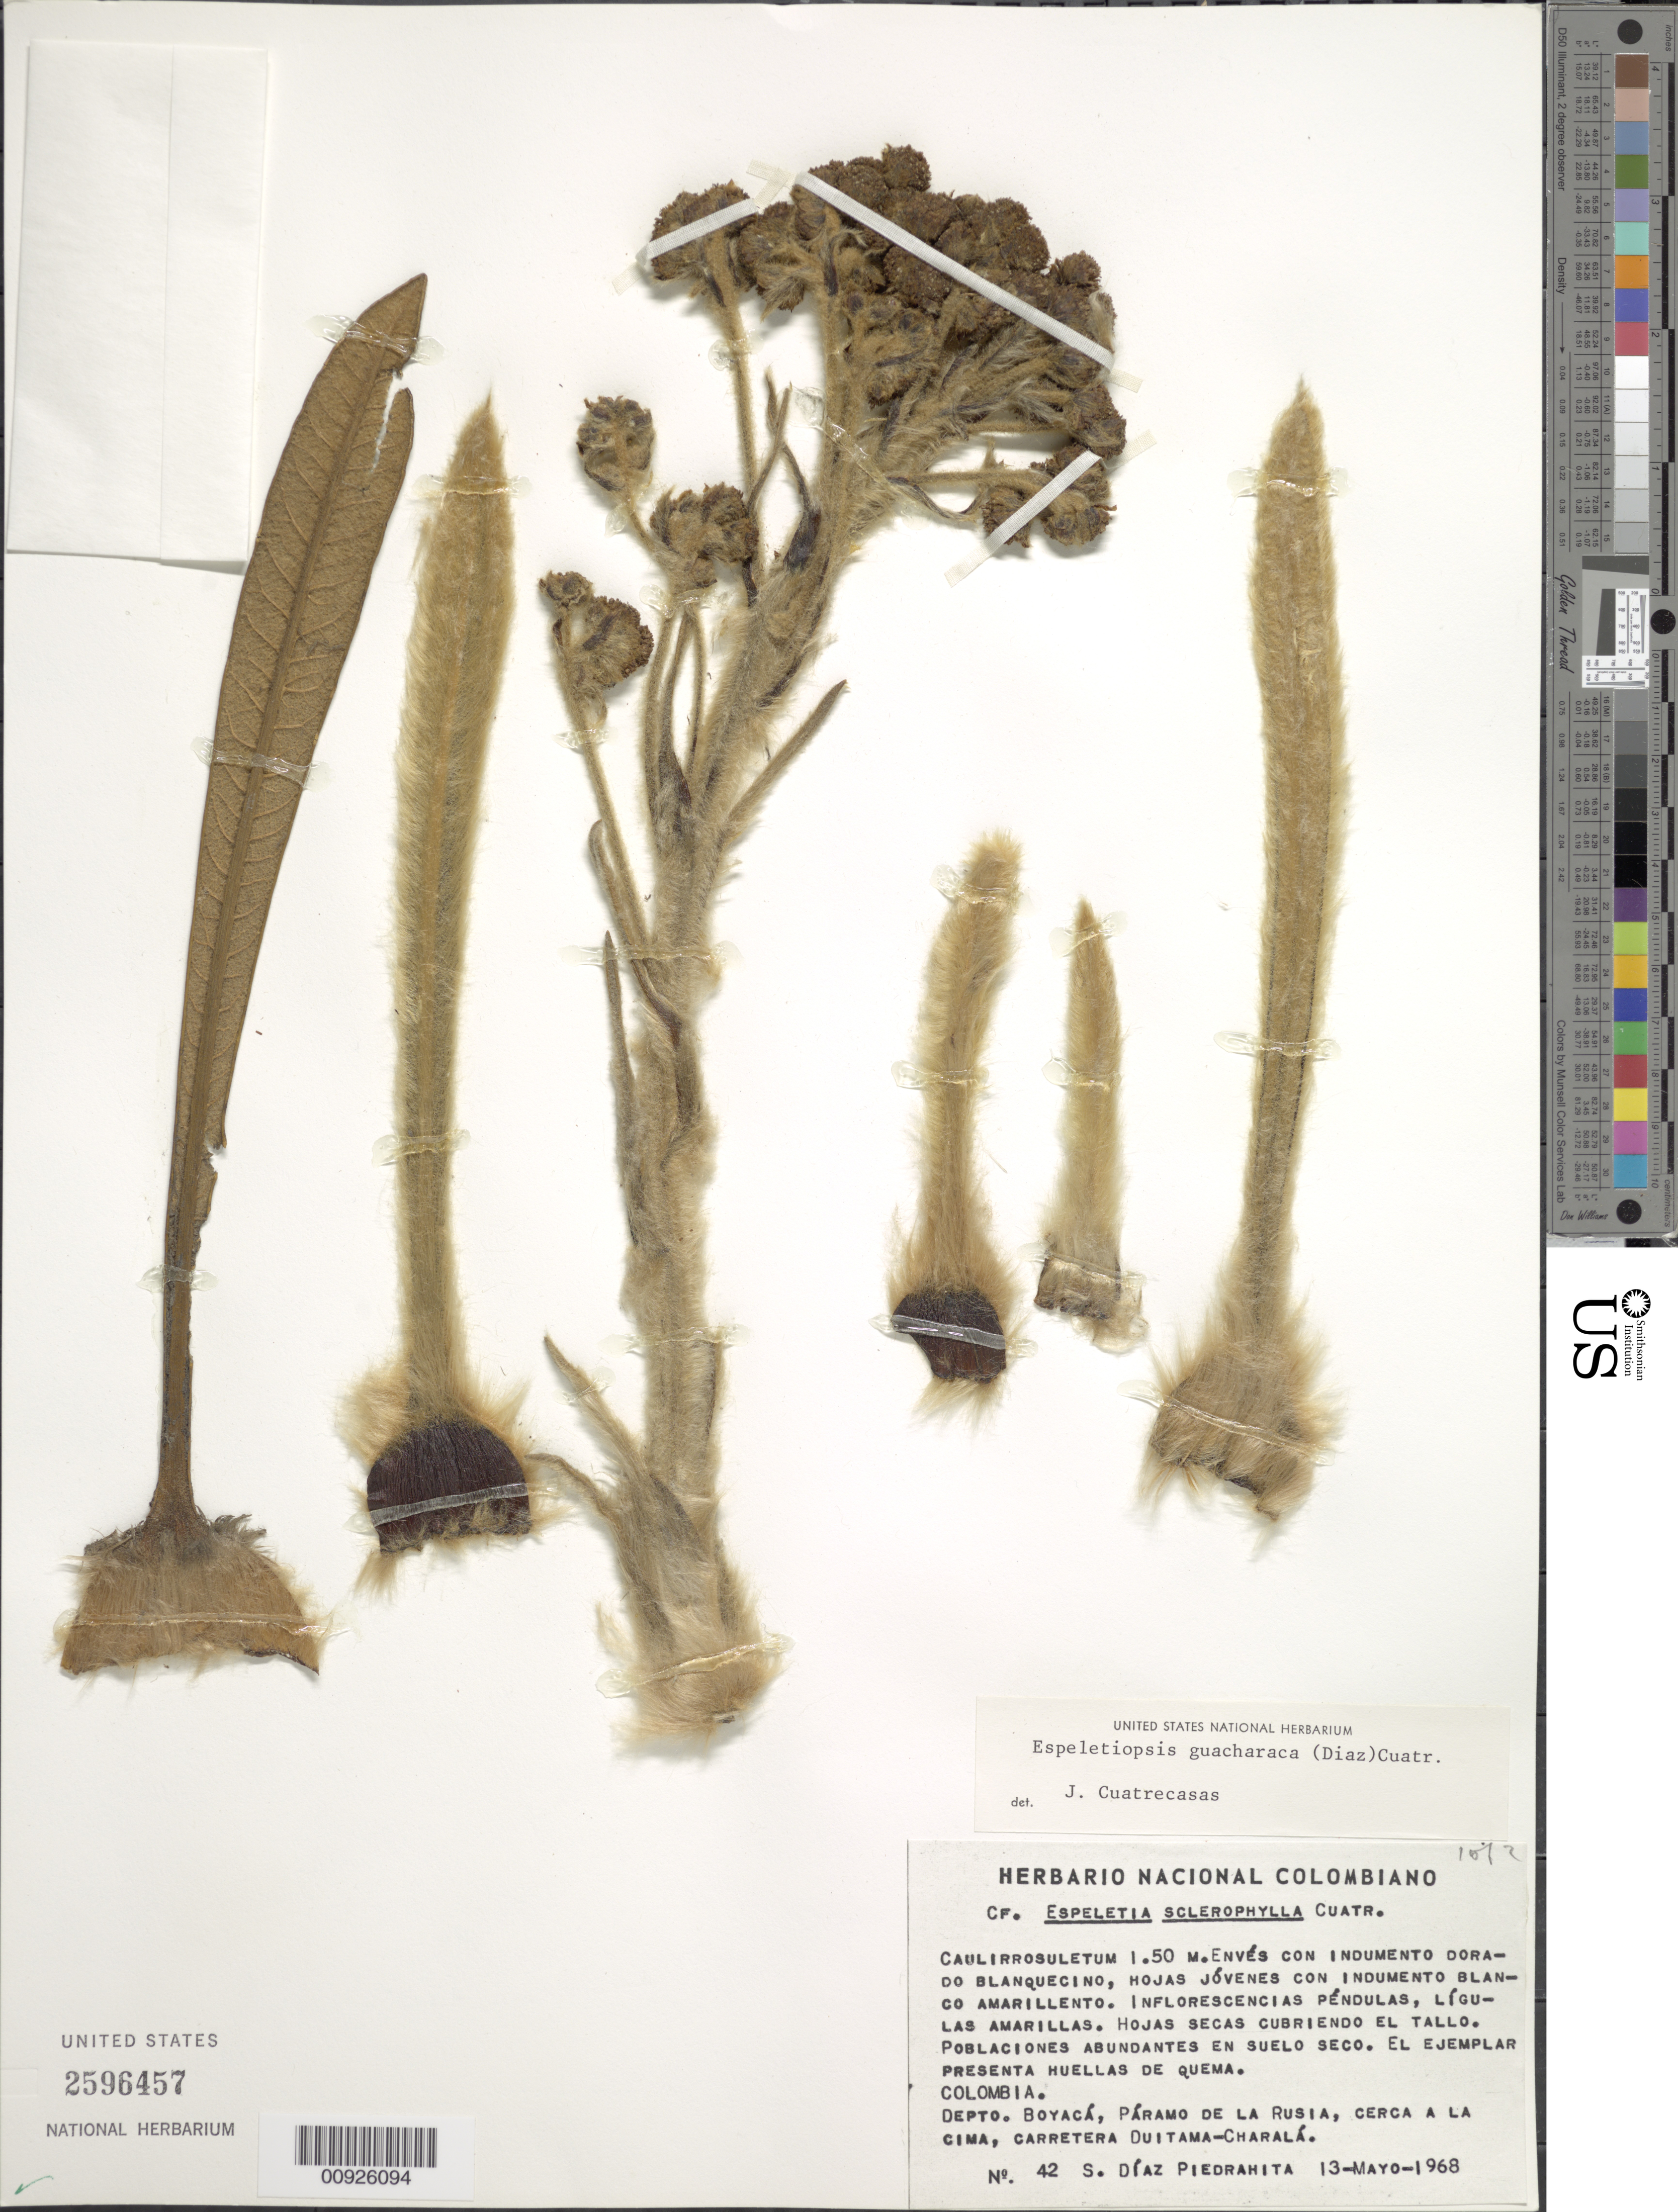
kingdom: Plantae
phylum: Tracheophyta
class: Magnoliopsida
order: Asterales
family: Asteraceae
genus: Espeletiopsis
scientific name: Espeletiopsis jimenez-quesadae var. guacharaca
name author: (S. Díaz) Cuatrec.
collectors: S. Díaz Píedrahíta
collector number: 42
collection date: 1968-05-13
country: Colombia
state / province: Boyacá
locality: Depto. Boyacá, Paramo de La Rusia, cerca a La Cima, carretera Duitama-Charala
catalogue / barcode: US 2596457